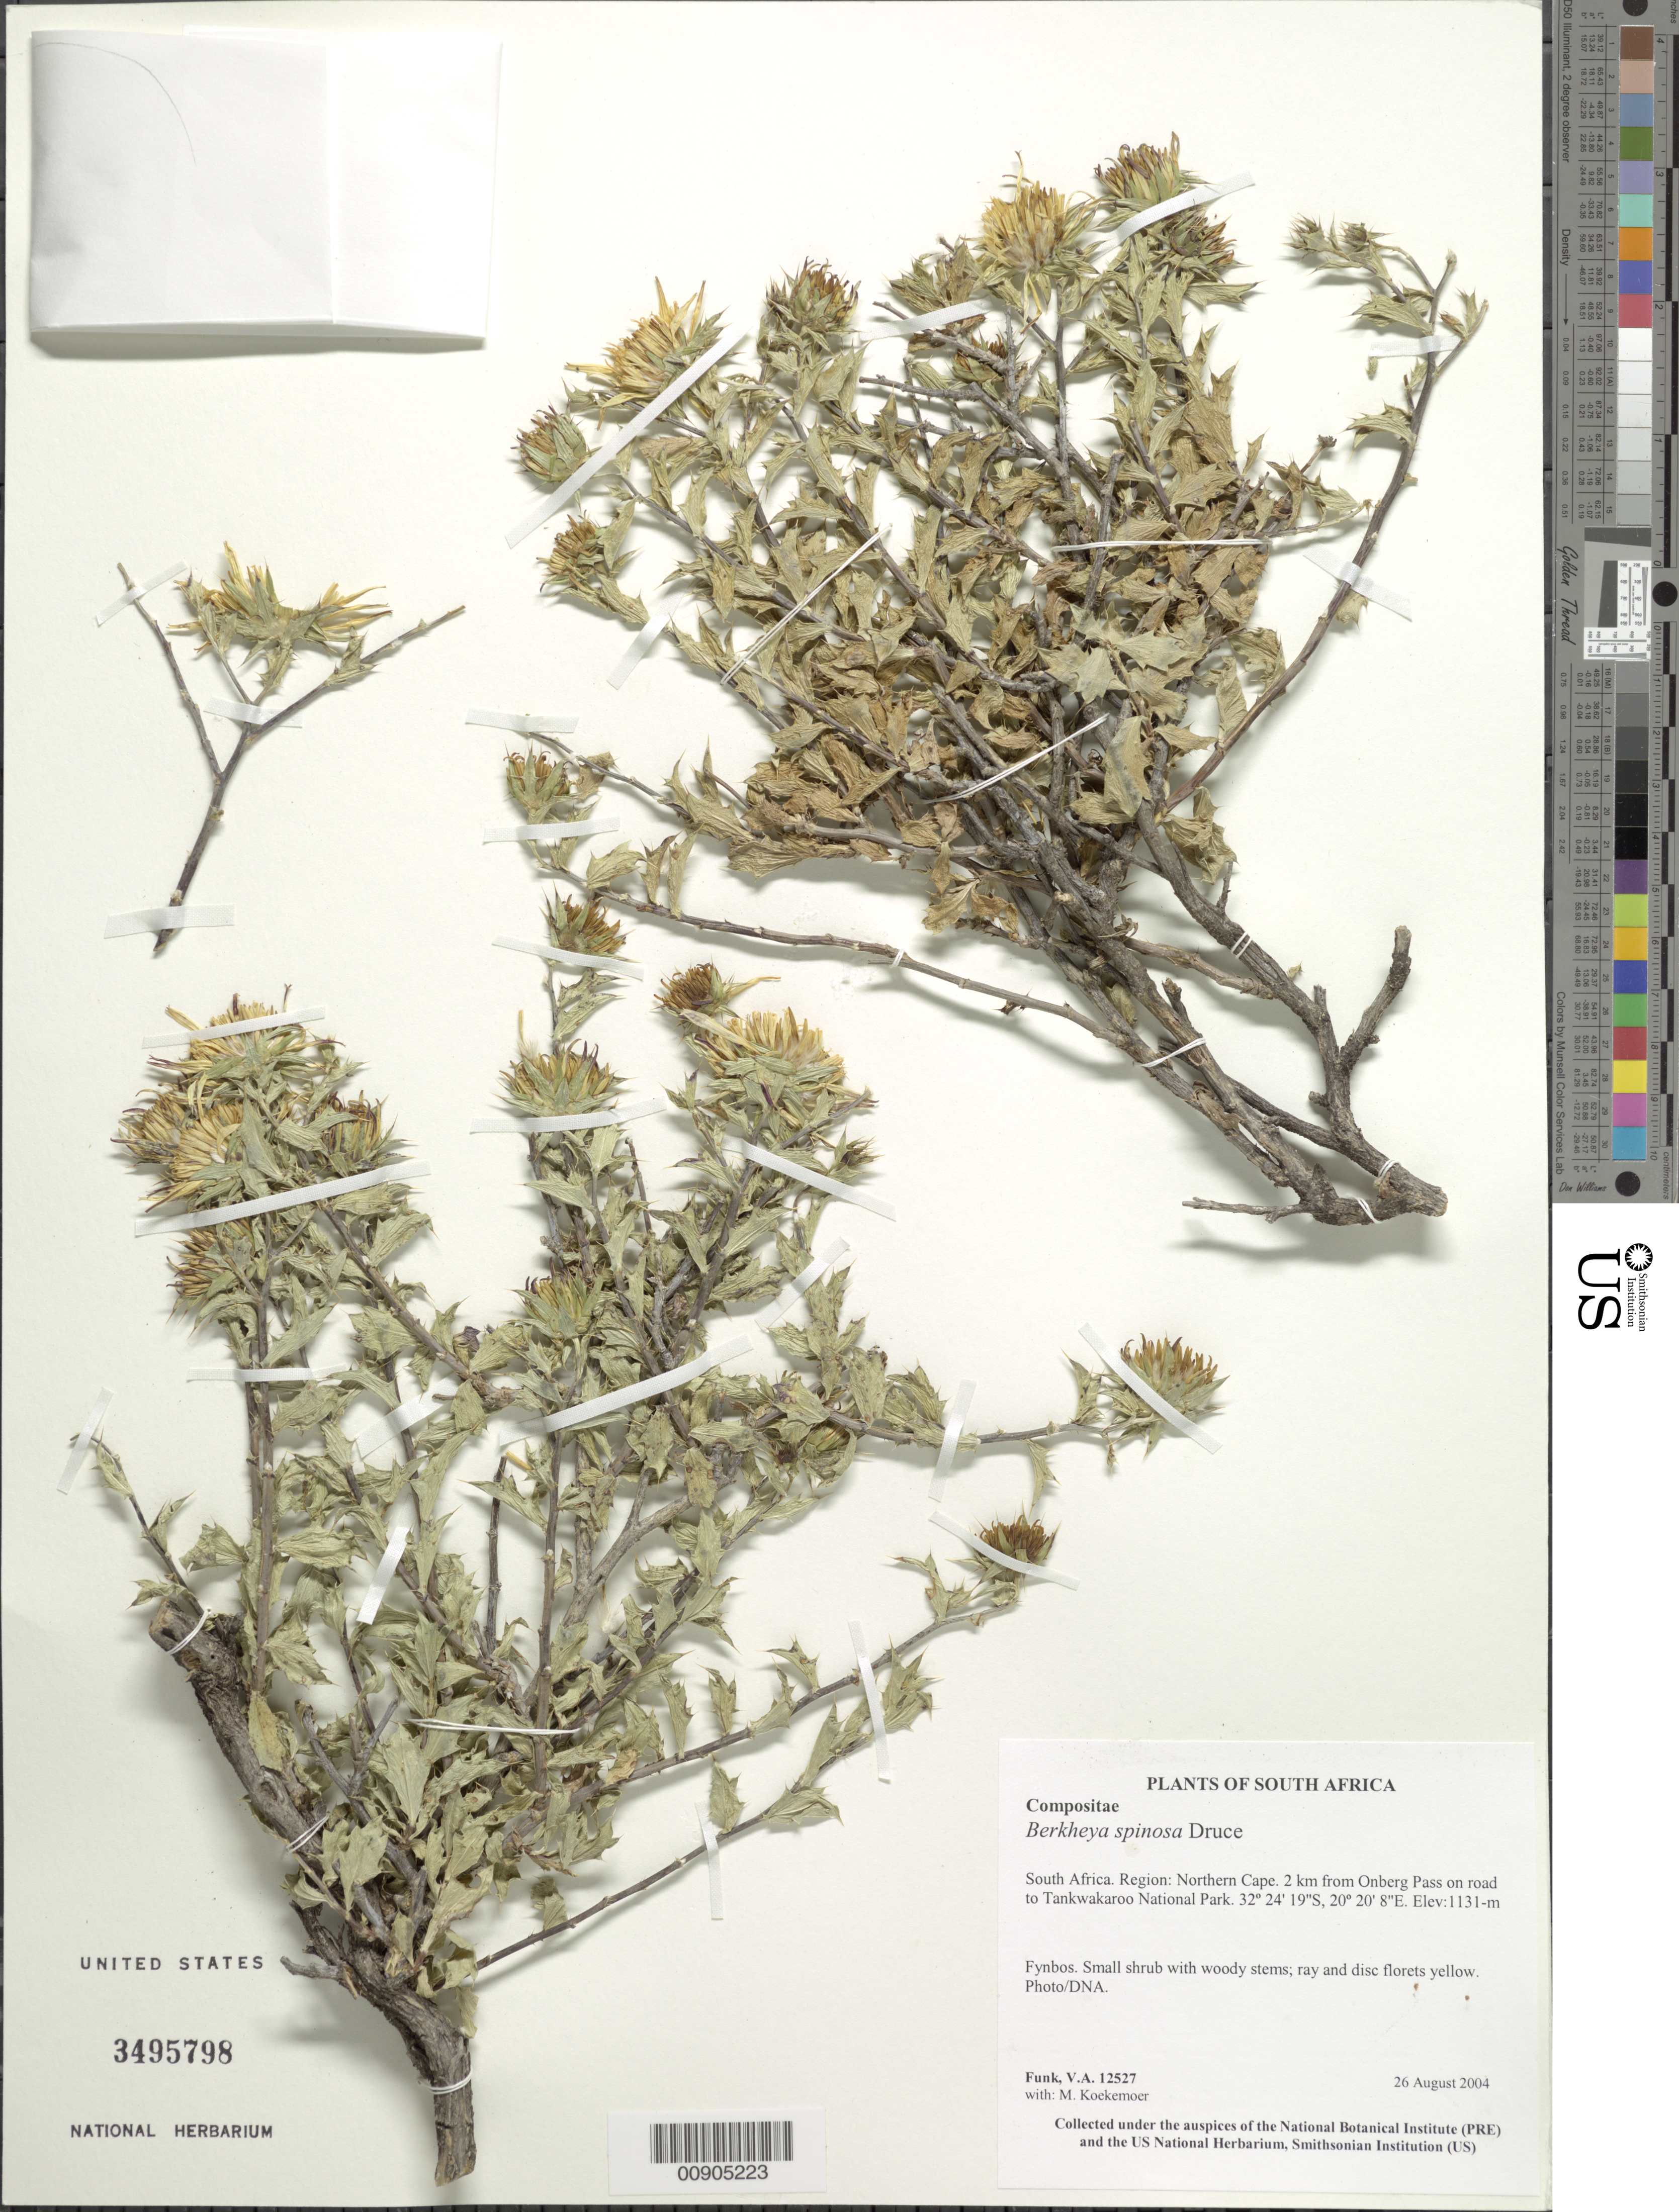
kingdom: Plantae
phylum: Tracheophyta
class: Magnoliopsida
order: Asterales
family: Asteraceae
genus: Berkheya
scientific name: Berkheya spinosa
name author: (L. f.) Druce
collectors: V. Funk & M. Koekemoer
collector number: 12527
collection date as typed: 26 August 2004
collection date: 2004-08-26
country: South Africa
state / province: Northern Cape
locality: Northern Cape, 2 km from Onberg Pass, road to Tankwakaroo National Park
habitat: Fynbos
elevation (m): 1131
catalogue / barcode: US 3495798